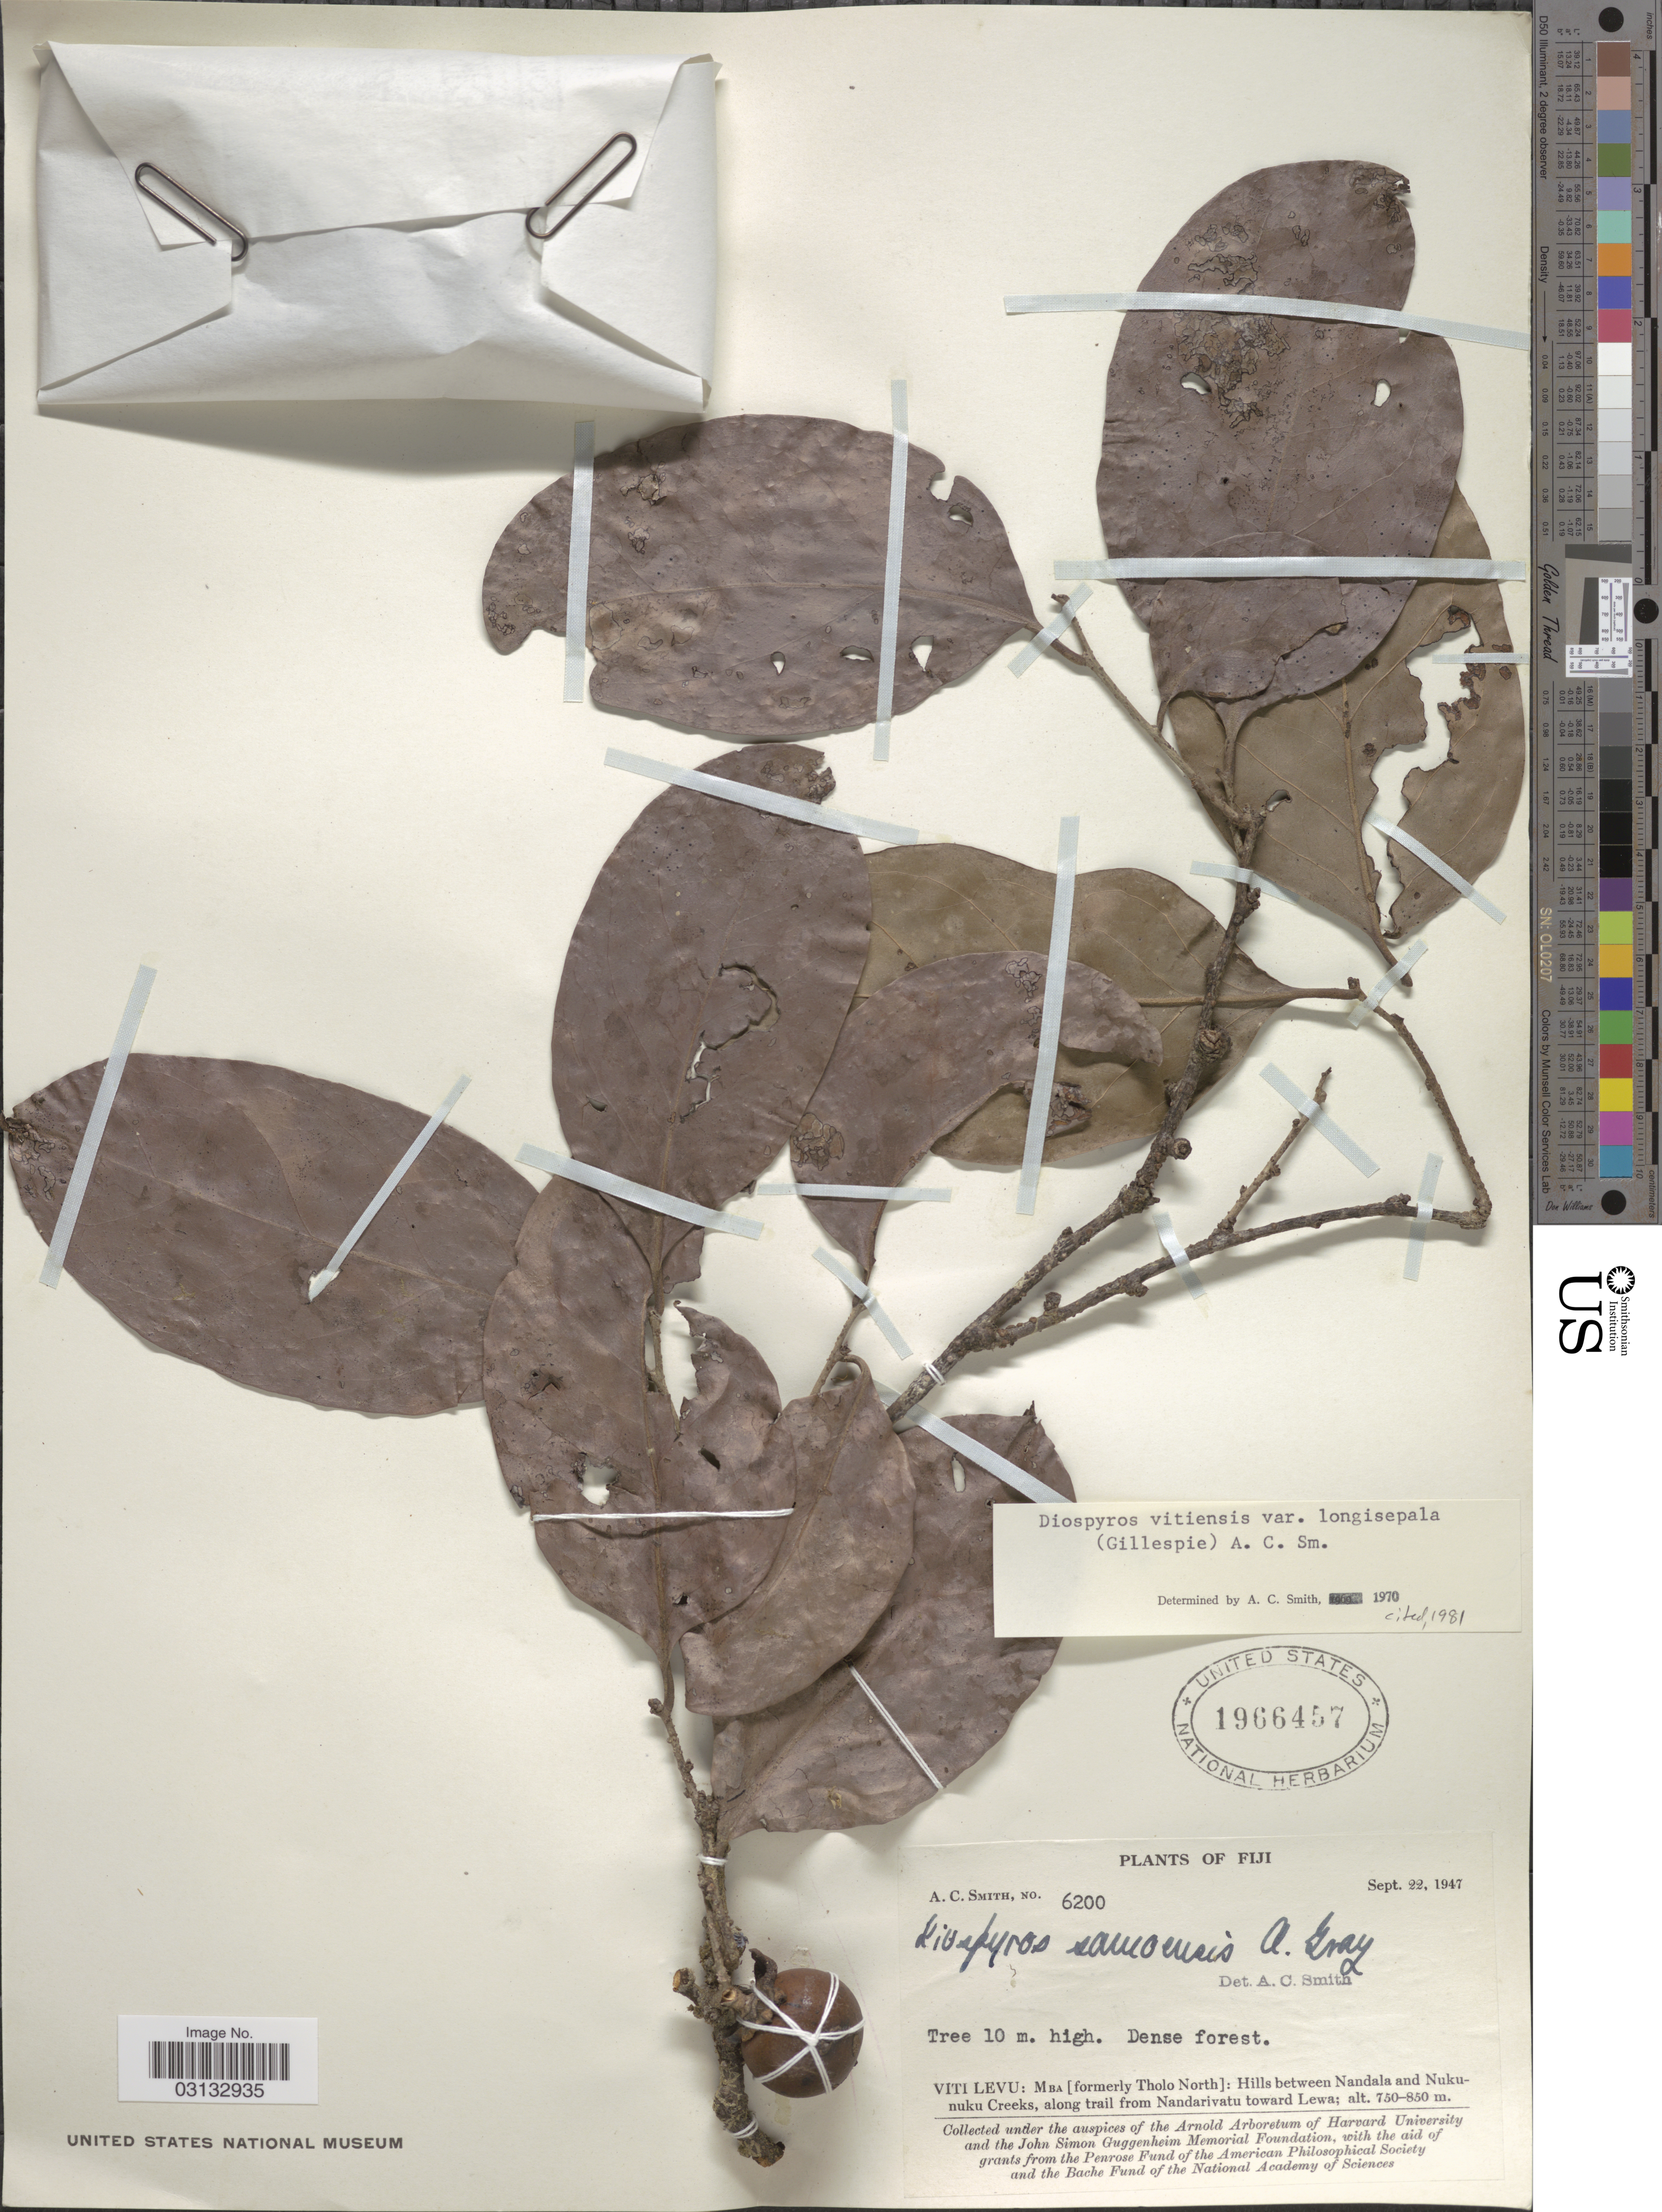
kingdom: Plantae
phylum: Tracheophyta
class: Magnoliopsida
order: Ericales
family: Ebenaceae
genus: Diospyros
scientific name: Diospyros vitiensis var. longisepala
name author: (Gillespie) A.C. Sm.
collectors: A. C. Smith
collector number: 6200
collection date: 1947-09-22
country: Fiji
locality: Viti Levu: Mba [formerly Tholo North]: Hills between Nandala and Nukunuku Creeks, along trail from Nandarivatu toward Lewa.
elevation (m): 750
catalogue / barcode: US 1966457